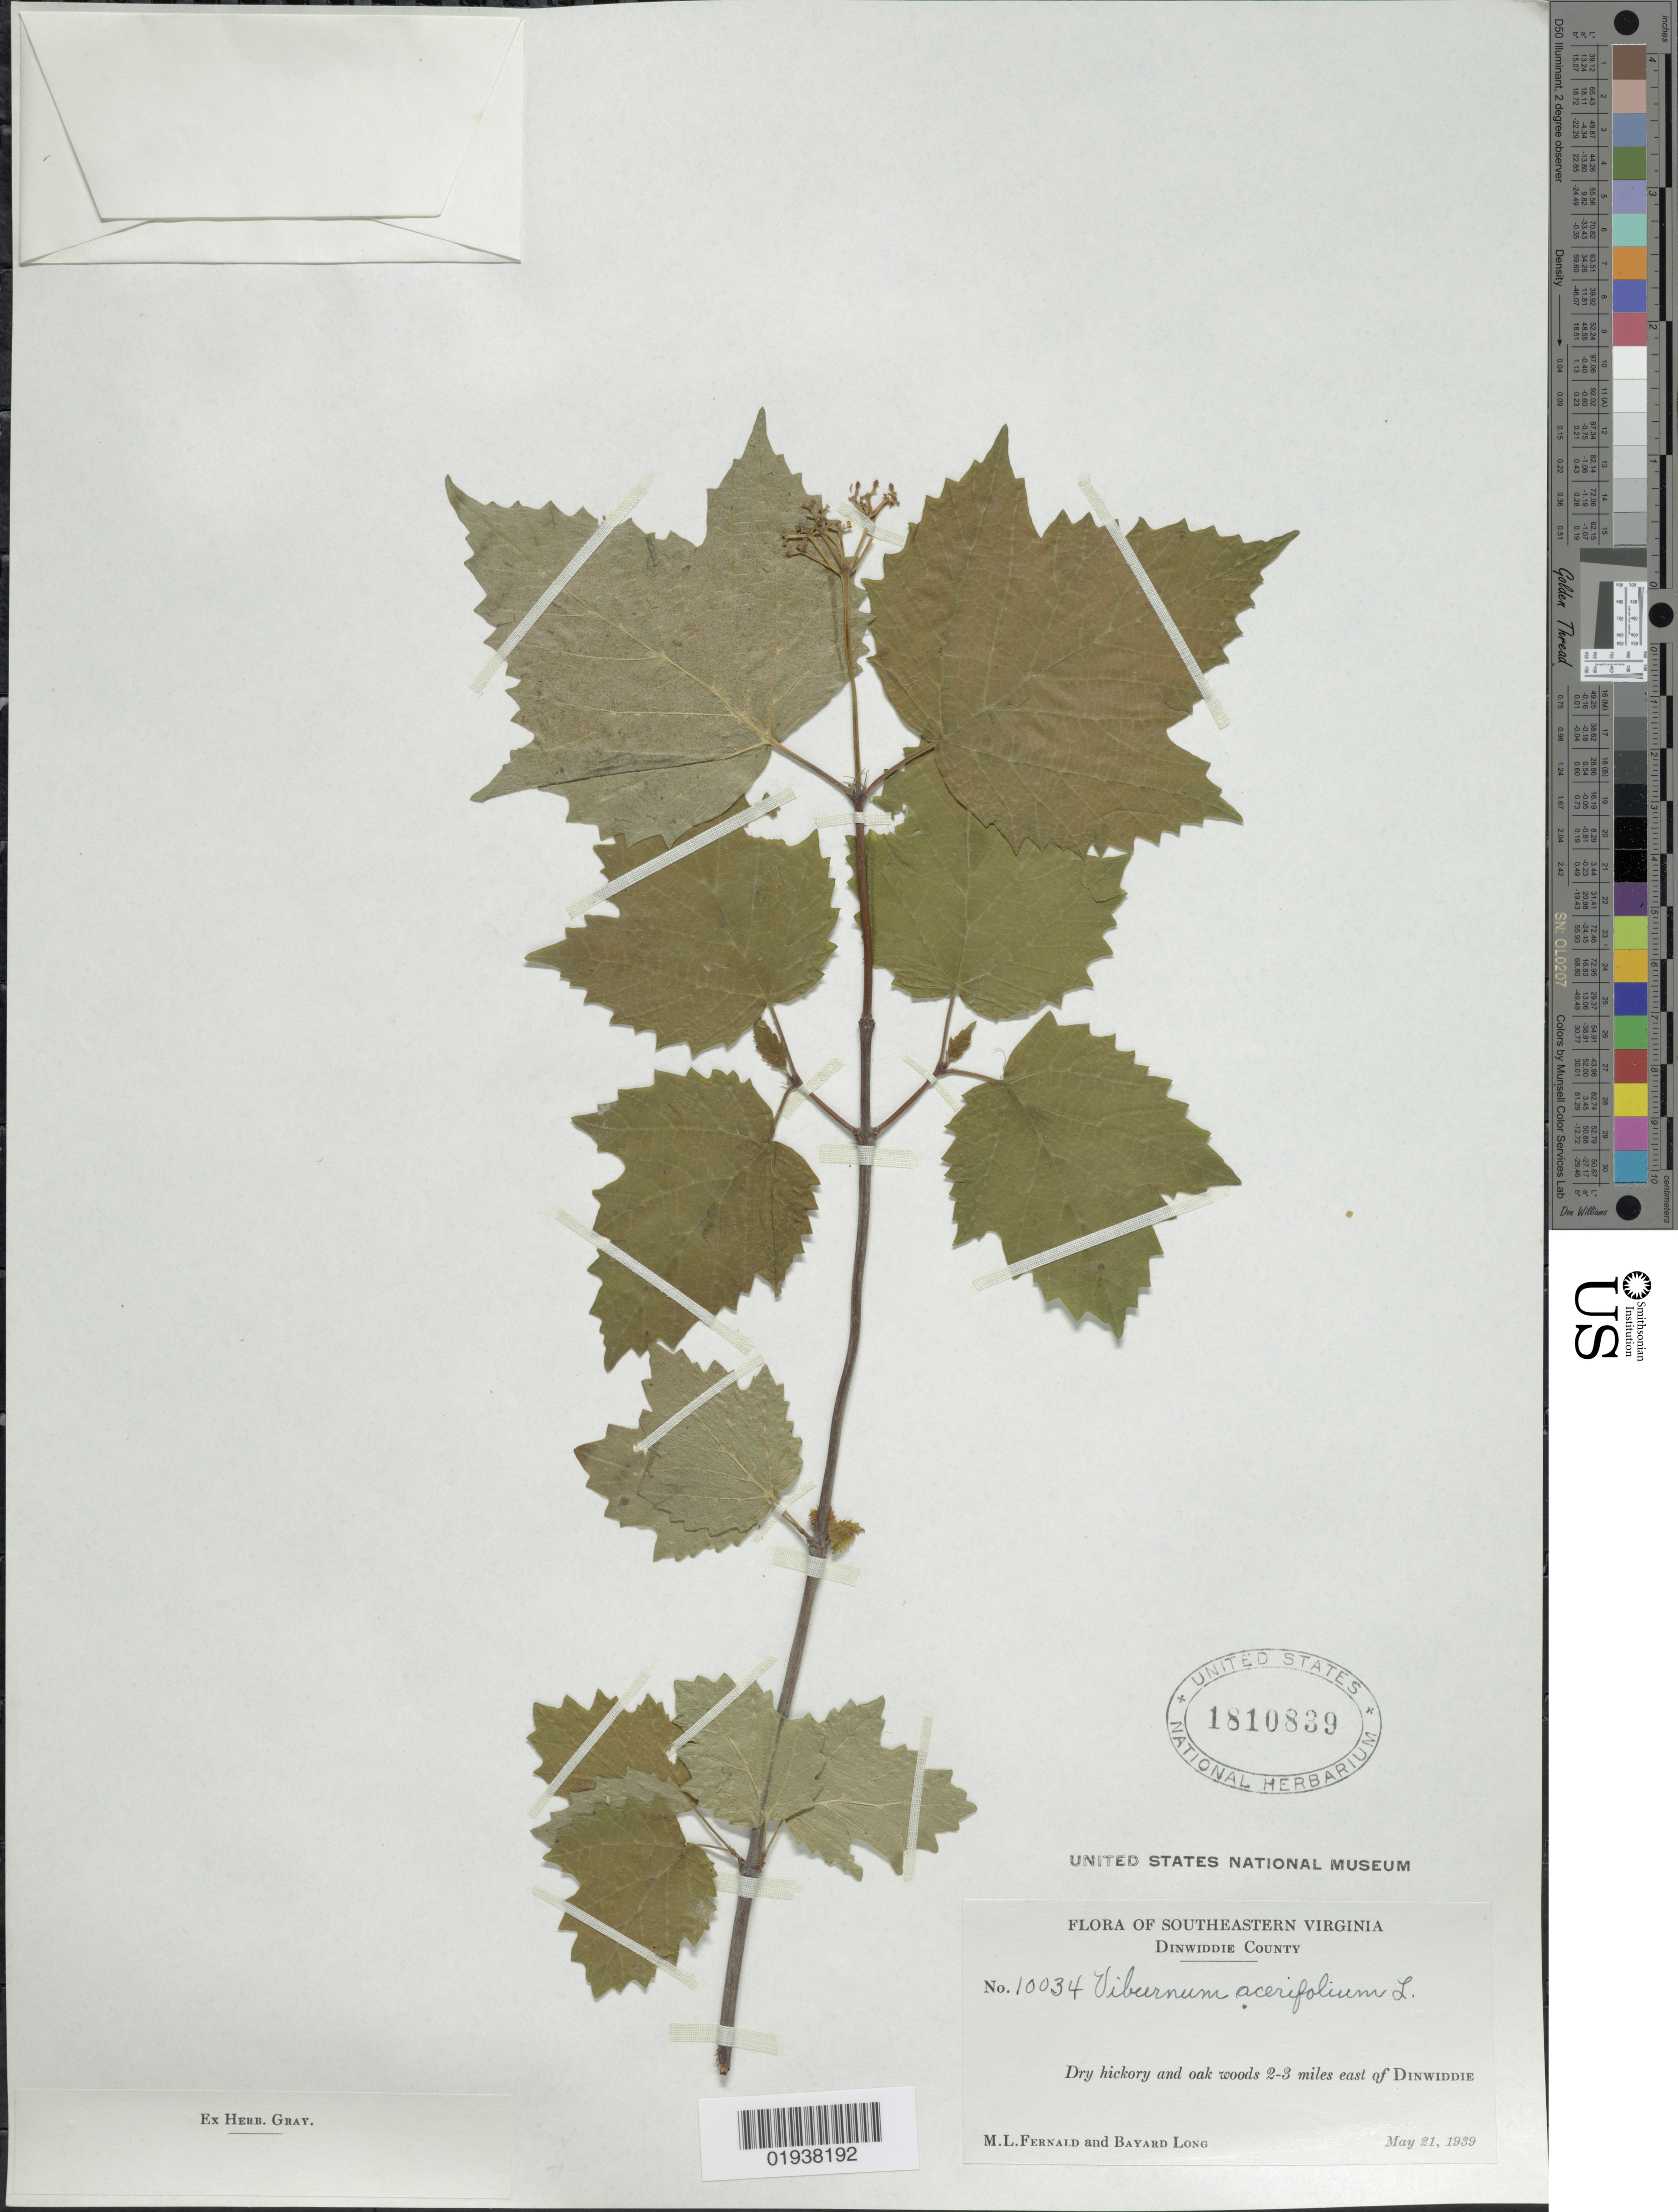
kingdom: Plantae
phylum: Tracheophyta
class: Magnoliopsida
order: Dipsacales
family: Viburnaceae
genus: Viburnum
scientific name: Viburnum acerifolium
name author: L.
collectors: M. L. Fernald & B. Long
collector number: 10034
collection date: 1939-05-21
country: United States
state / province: Virginia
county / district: Dinwiddie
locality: Southeastern Virginia. Dinwiddie County. Dry hickory and oak woods 2-3 miles east of Dinwiddie.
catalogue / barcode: US 1810839